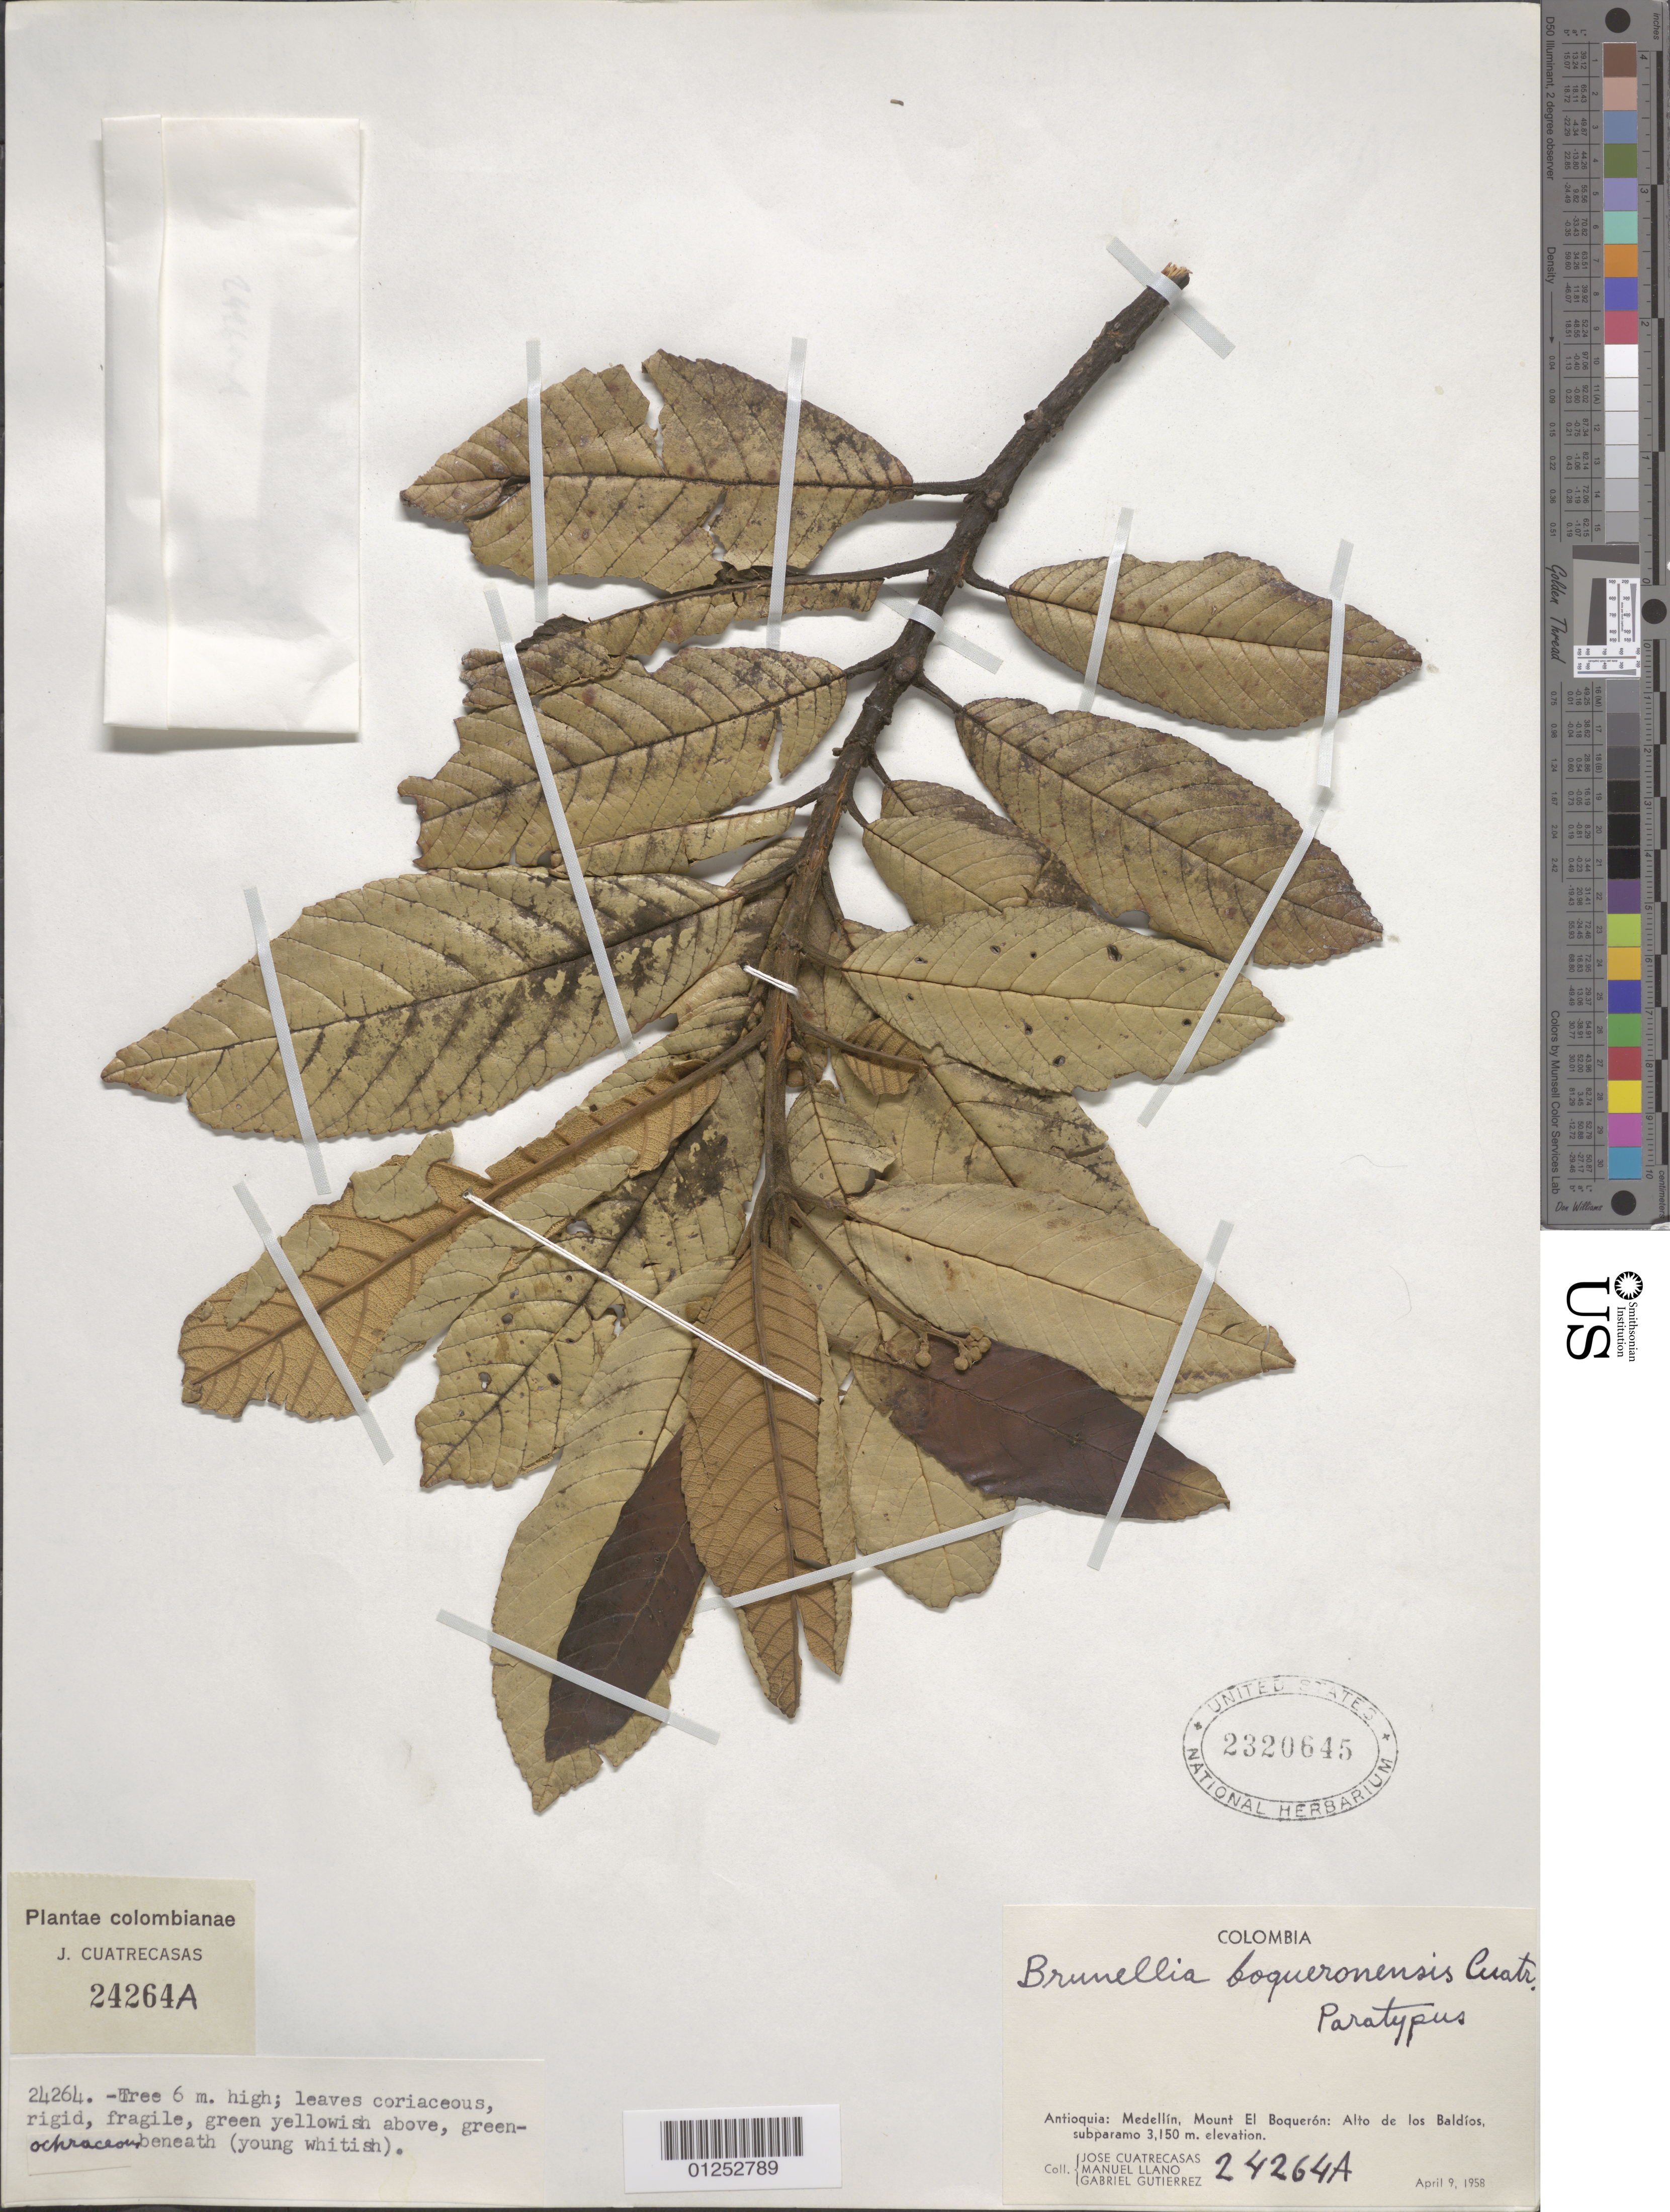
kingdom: Plantae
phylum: Tracheophyta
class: Magnoliopsida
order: Oxalidales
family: Brunelliaceae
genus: Brunellia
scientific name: Brunellia boqueronensis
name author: Cuatrec.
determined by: Cuatrecasas, J.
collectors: J. Cuatrecasas, M. Llano & G. Gutierrez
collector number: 24264A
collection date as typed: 9 Apr 1958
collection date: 1958-04-09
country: Colombia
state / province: Antioquiá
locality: Medellín, Mount El Boquerón, Alto de los Baldíos, subparamo.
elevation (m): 3150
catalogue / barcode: US 2320645